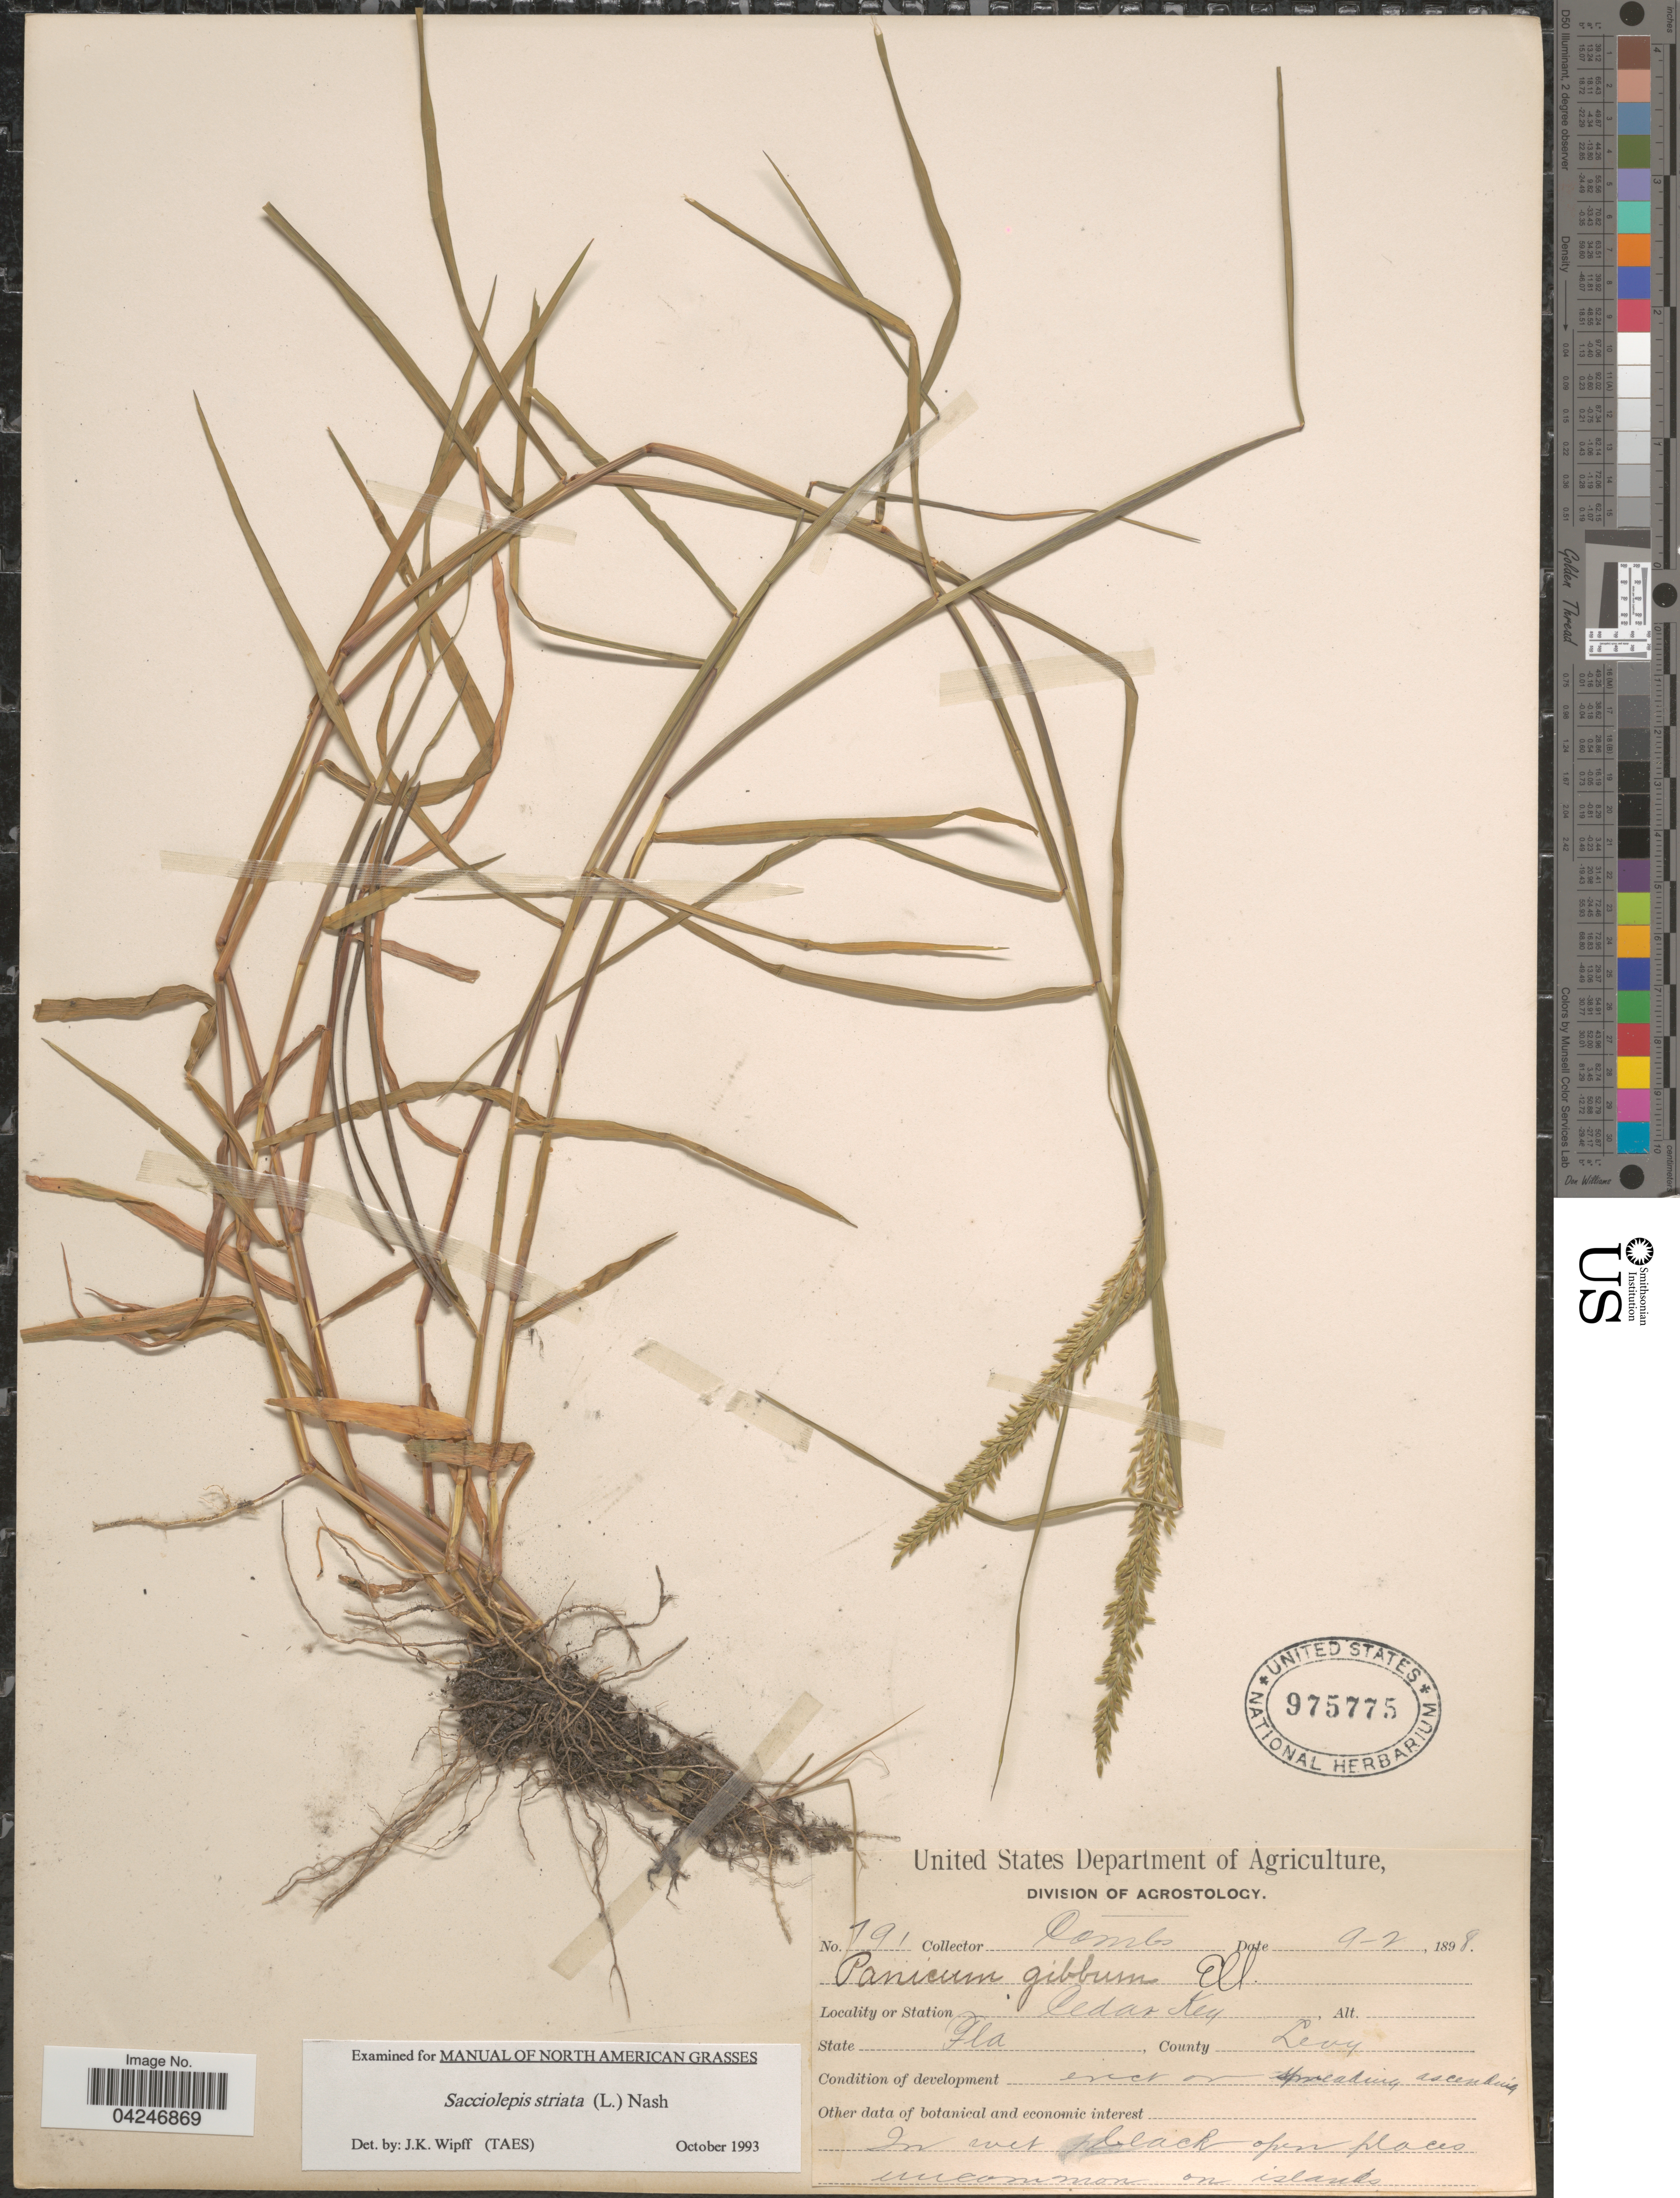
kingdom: Plantae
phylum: Tracheophyta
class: Liliopsida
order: Poales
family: Poaceae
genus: Sacciolepis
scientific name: Sacciolepis striata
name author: (L.) Nash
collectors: -. Combs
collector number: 791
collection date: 1898-09-02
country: United States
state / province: Florida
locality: Cedar Key. County Levy.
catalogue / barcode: US 975775